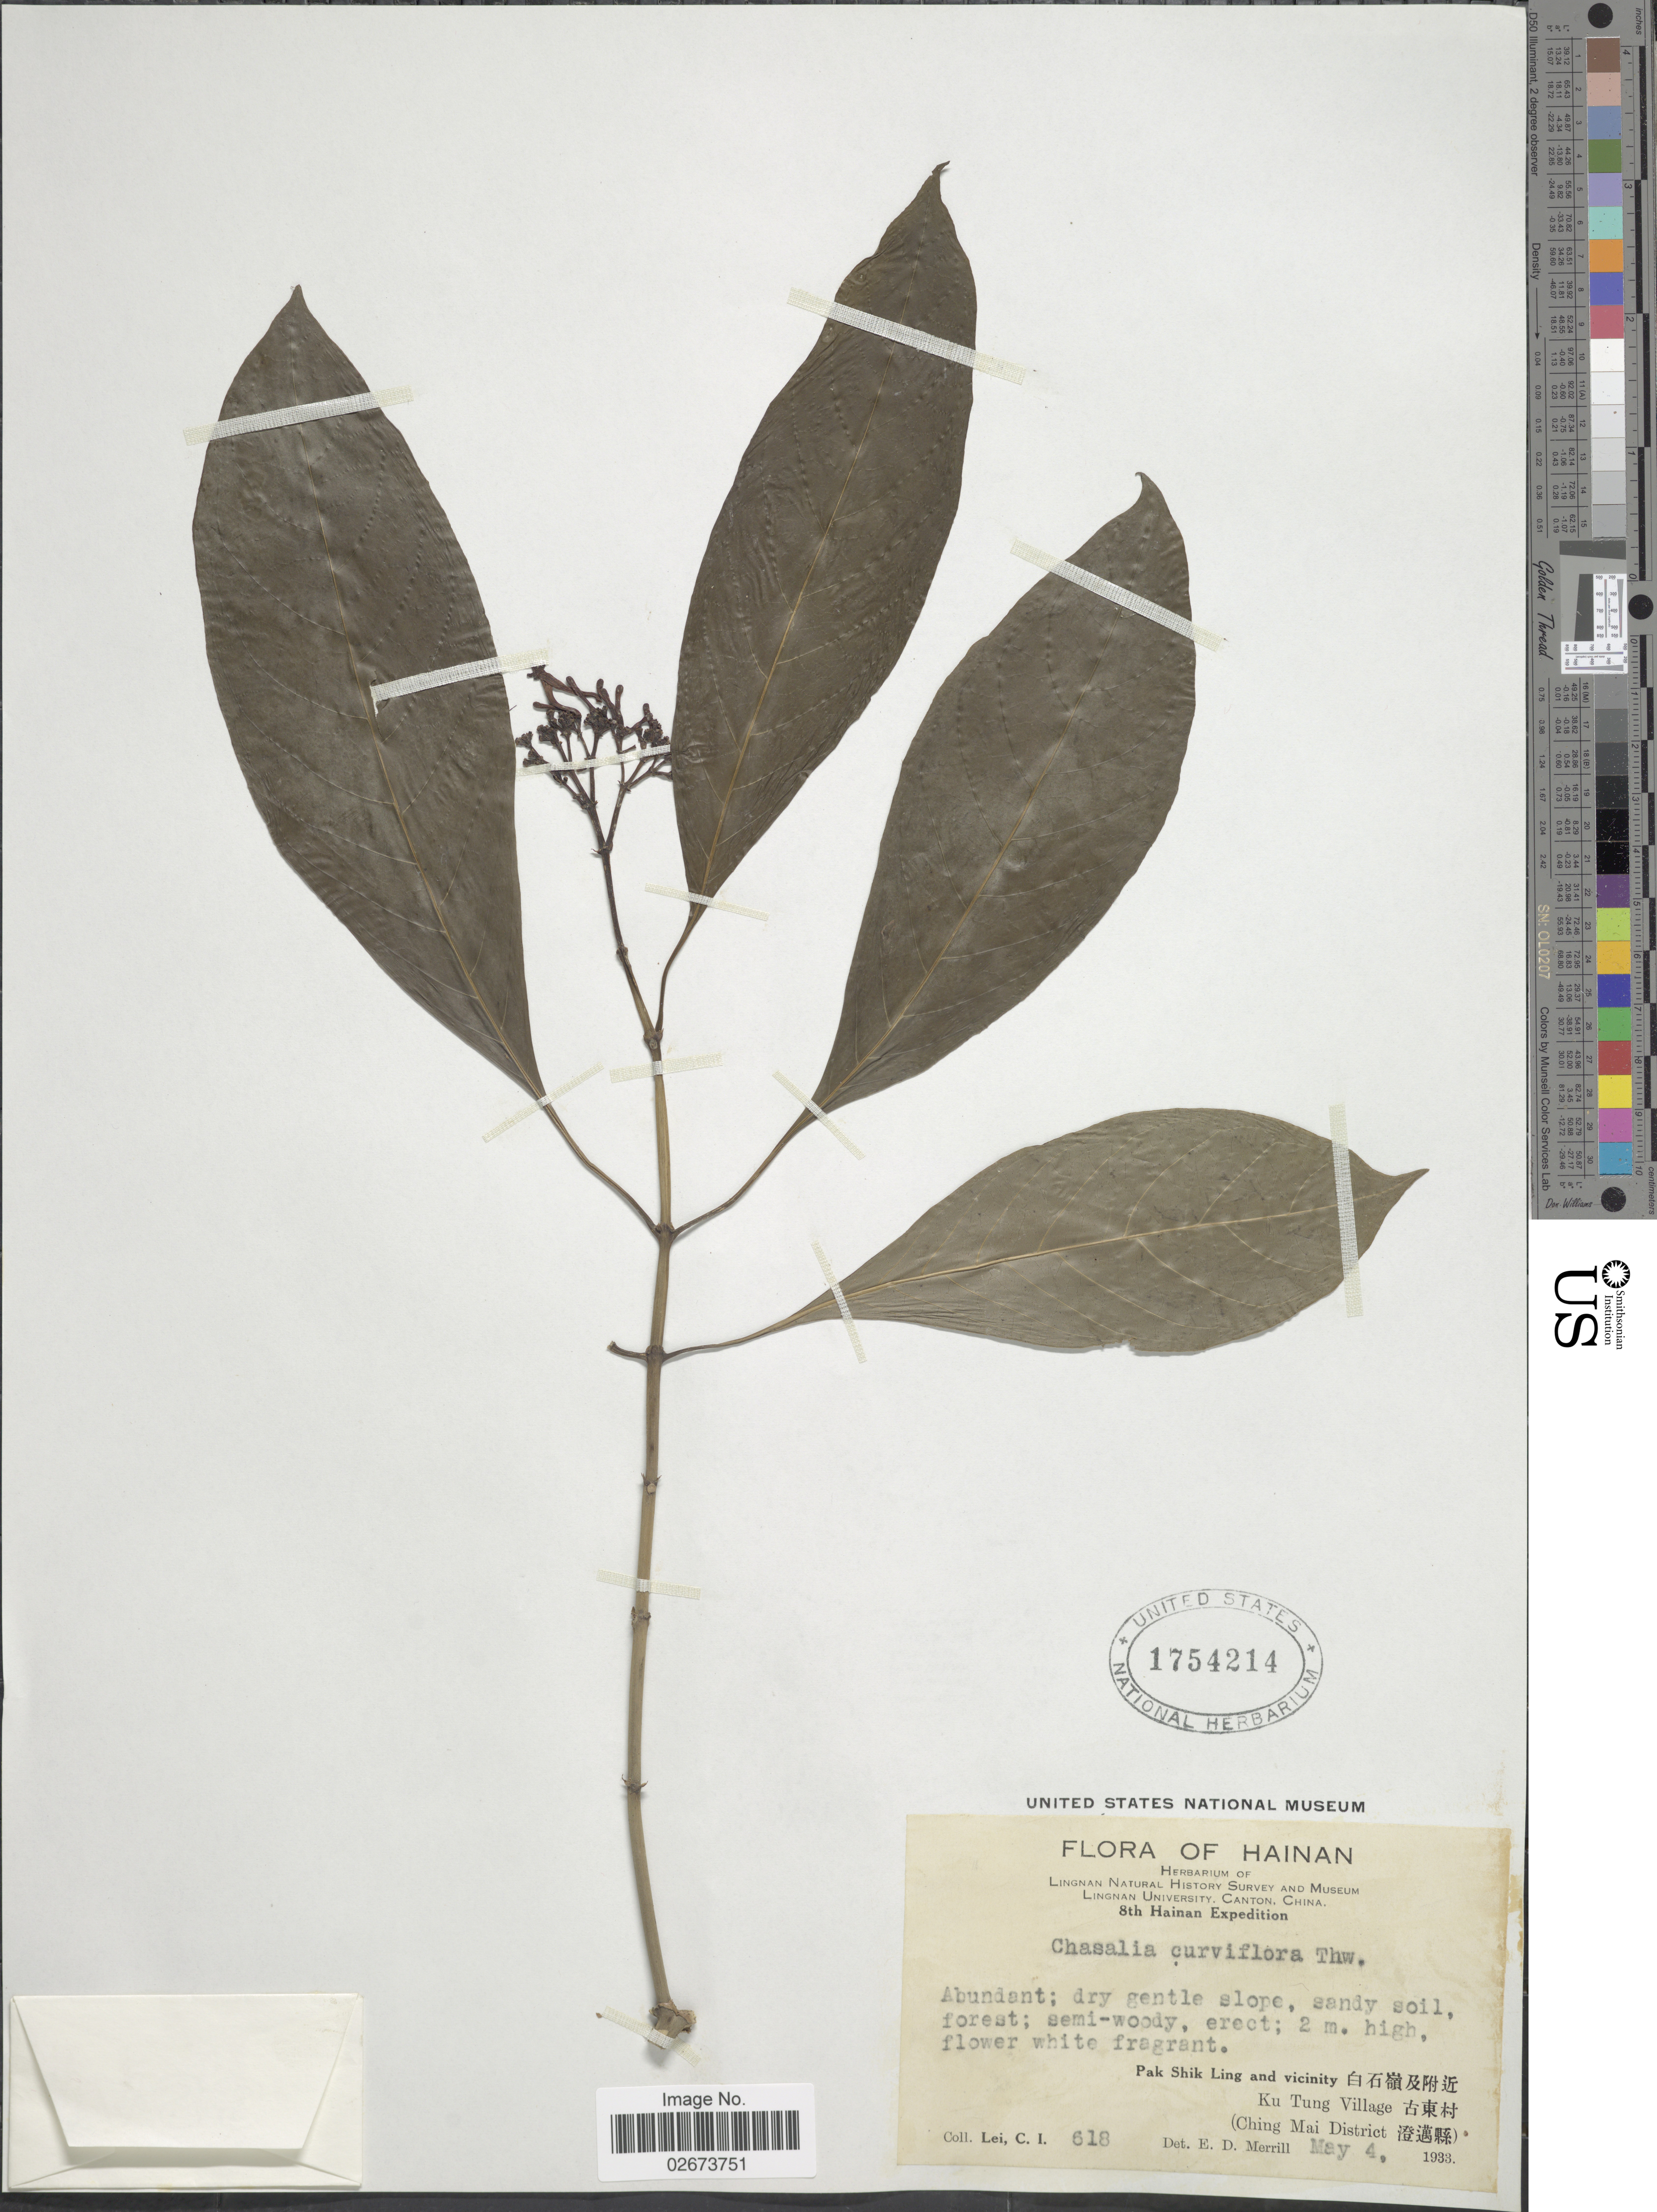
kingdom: Plantae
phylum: Tracheophyta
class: Magnoliopsida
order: Gentianales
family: Rubiaceae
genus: Chassalia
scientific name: Chassalia curviflora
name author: (Wall.) Thwaites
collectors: C. I. Lei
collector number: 618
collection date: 1933-05-04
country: China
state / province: Hainan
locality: Pak Shik Ling and vicinity, Ku Tung Village (Ching Mai District).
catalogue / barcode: US 1754214